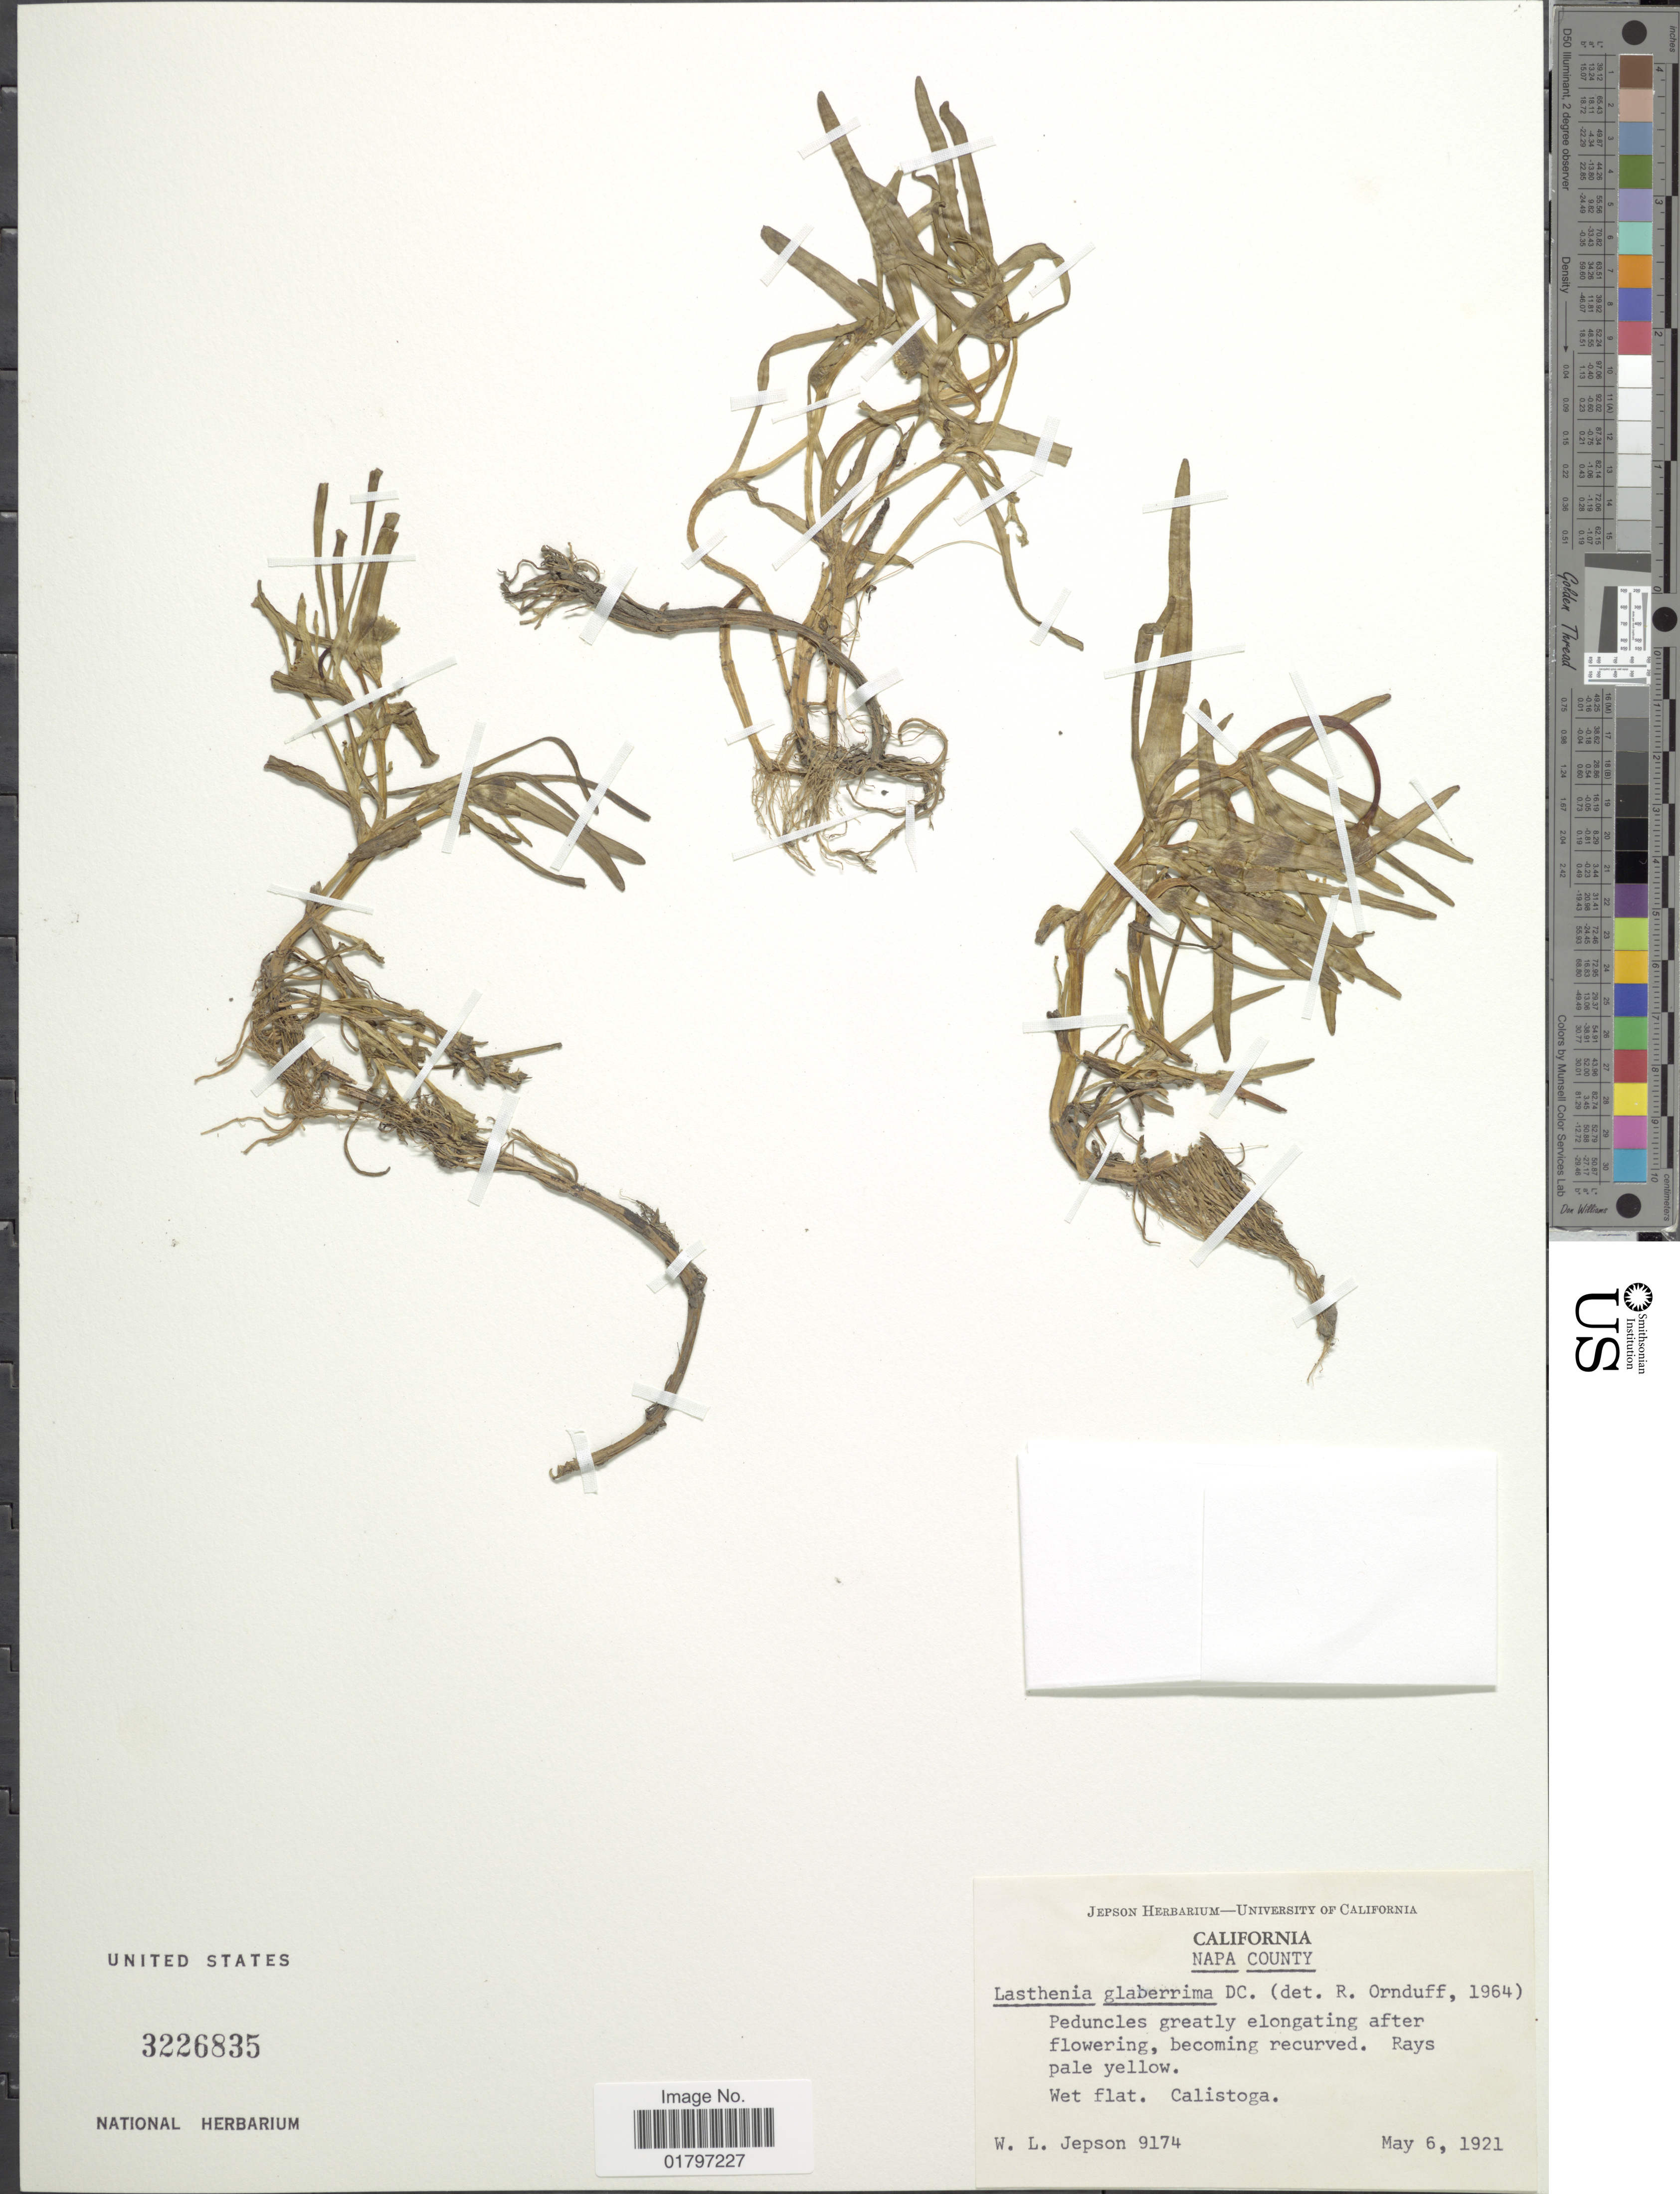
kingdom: Plantae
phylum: Tracheophyta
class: Magnoliopsida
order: Asterales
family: Asteraceae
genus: Lasthenia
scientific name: Lasthenia glaberrima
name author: DC.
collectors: W. L. Jepson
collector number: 9174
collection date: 1921-05-06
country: United States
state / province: California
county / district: Napa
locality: Napa County. Calistoga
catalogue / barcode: US 3226835